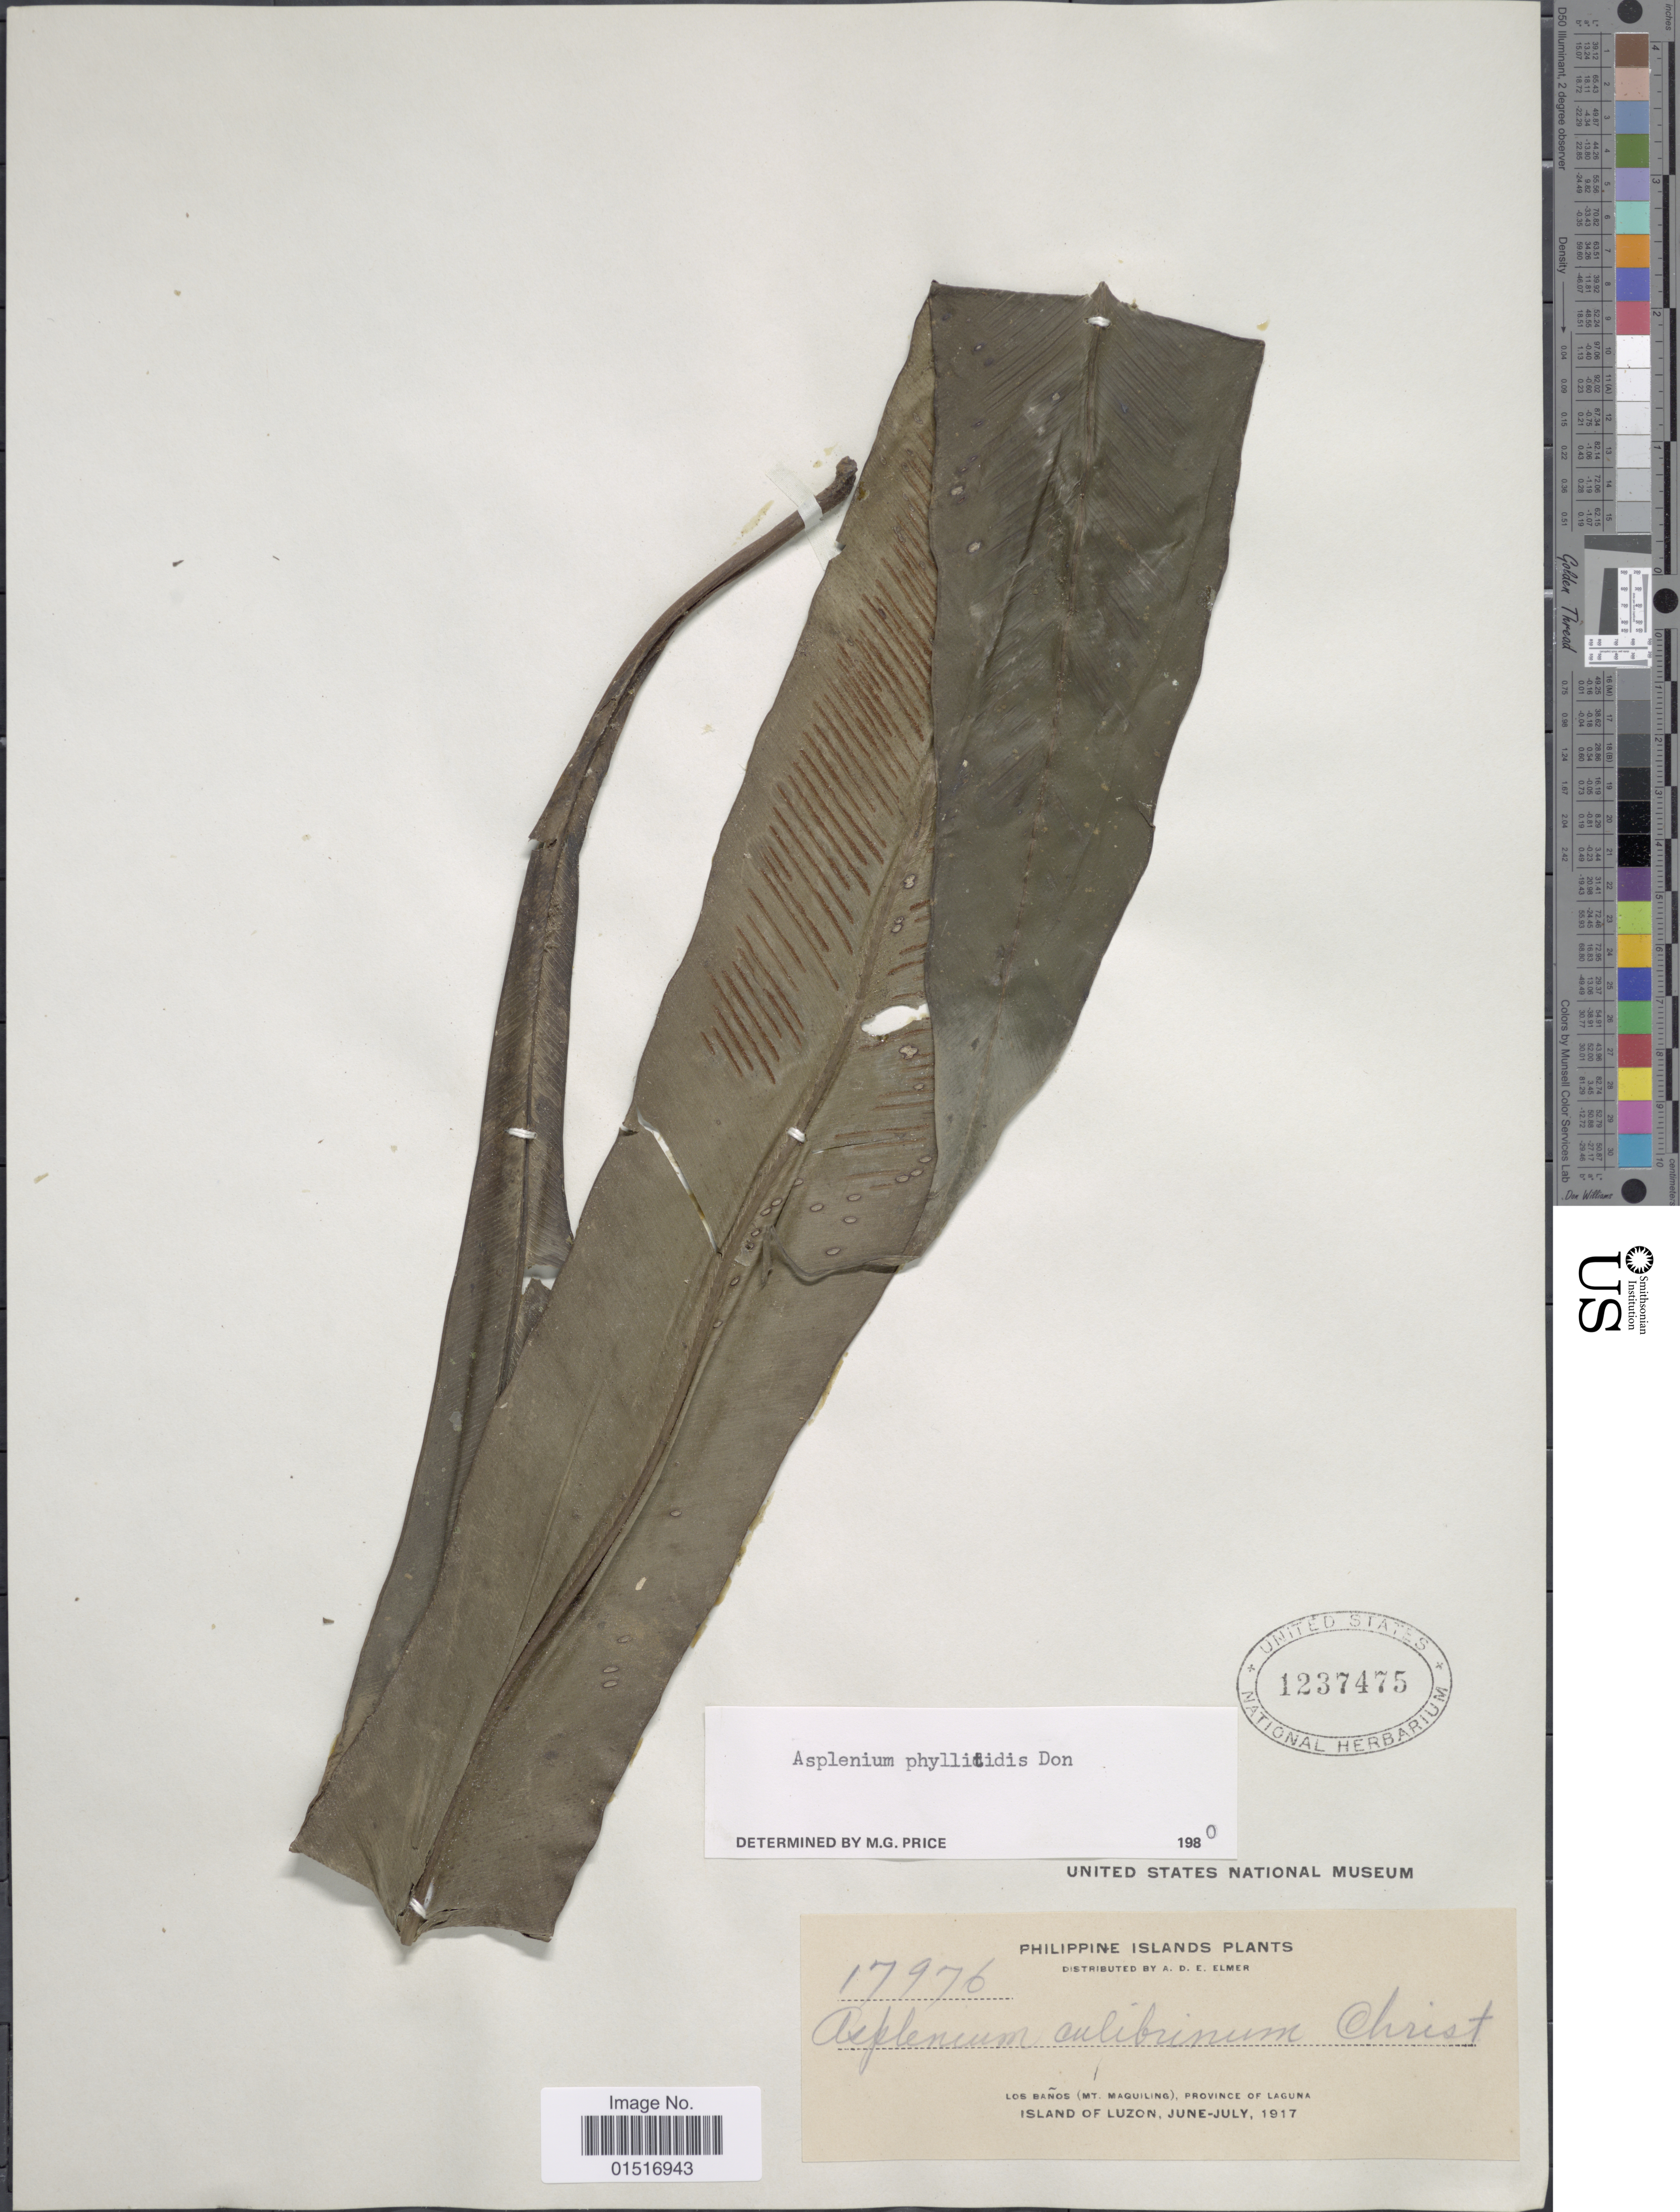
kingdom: Plantae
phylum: Tracheophyta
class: Polypodiopsida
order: Polypodiales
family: Aspleniaceae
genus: Asplenium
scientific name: Asplenium phyllitidis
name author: D. Don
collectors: A. D. E. Elmer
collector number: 17976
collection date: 1917-06/1917-07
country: Philippines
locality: Los Baños (Mt. Maquiling), Province of Laguna. Island of Luzon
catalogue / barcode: US 1237475